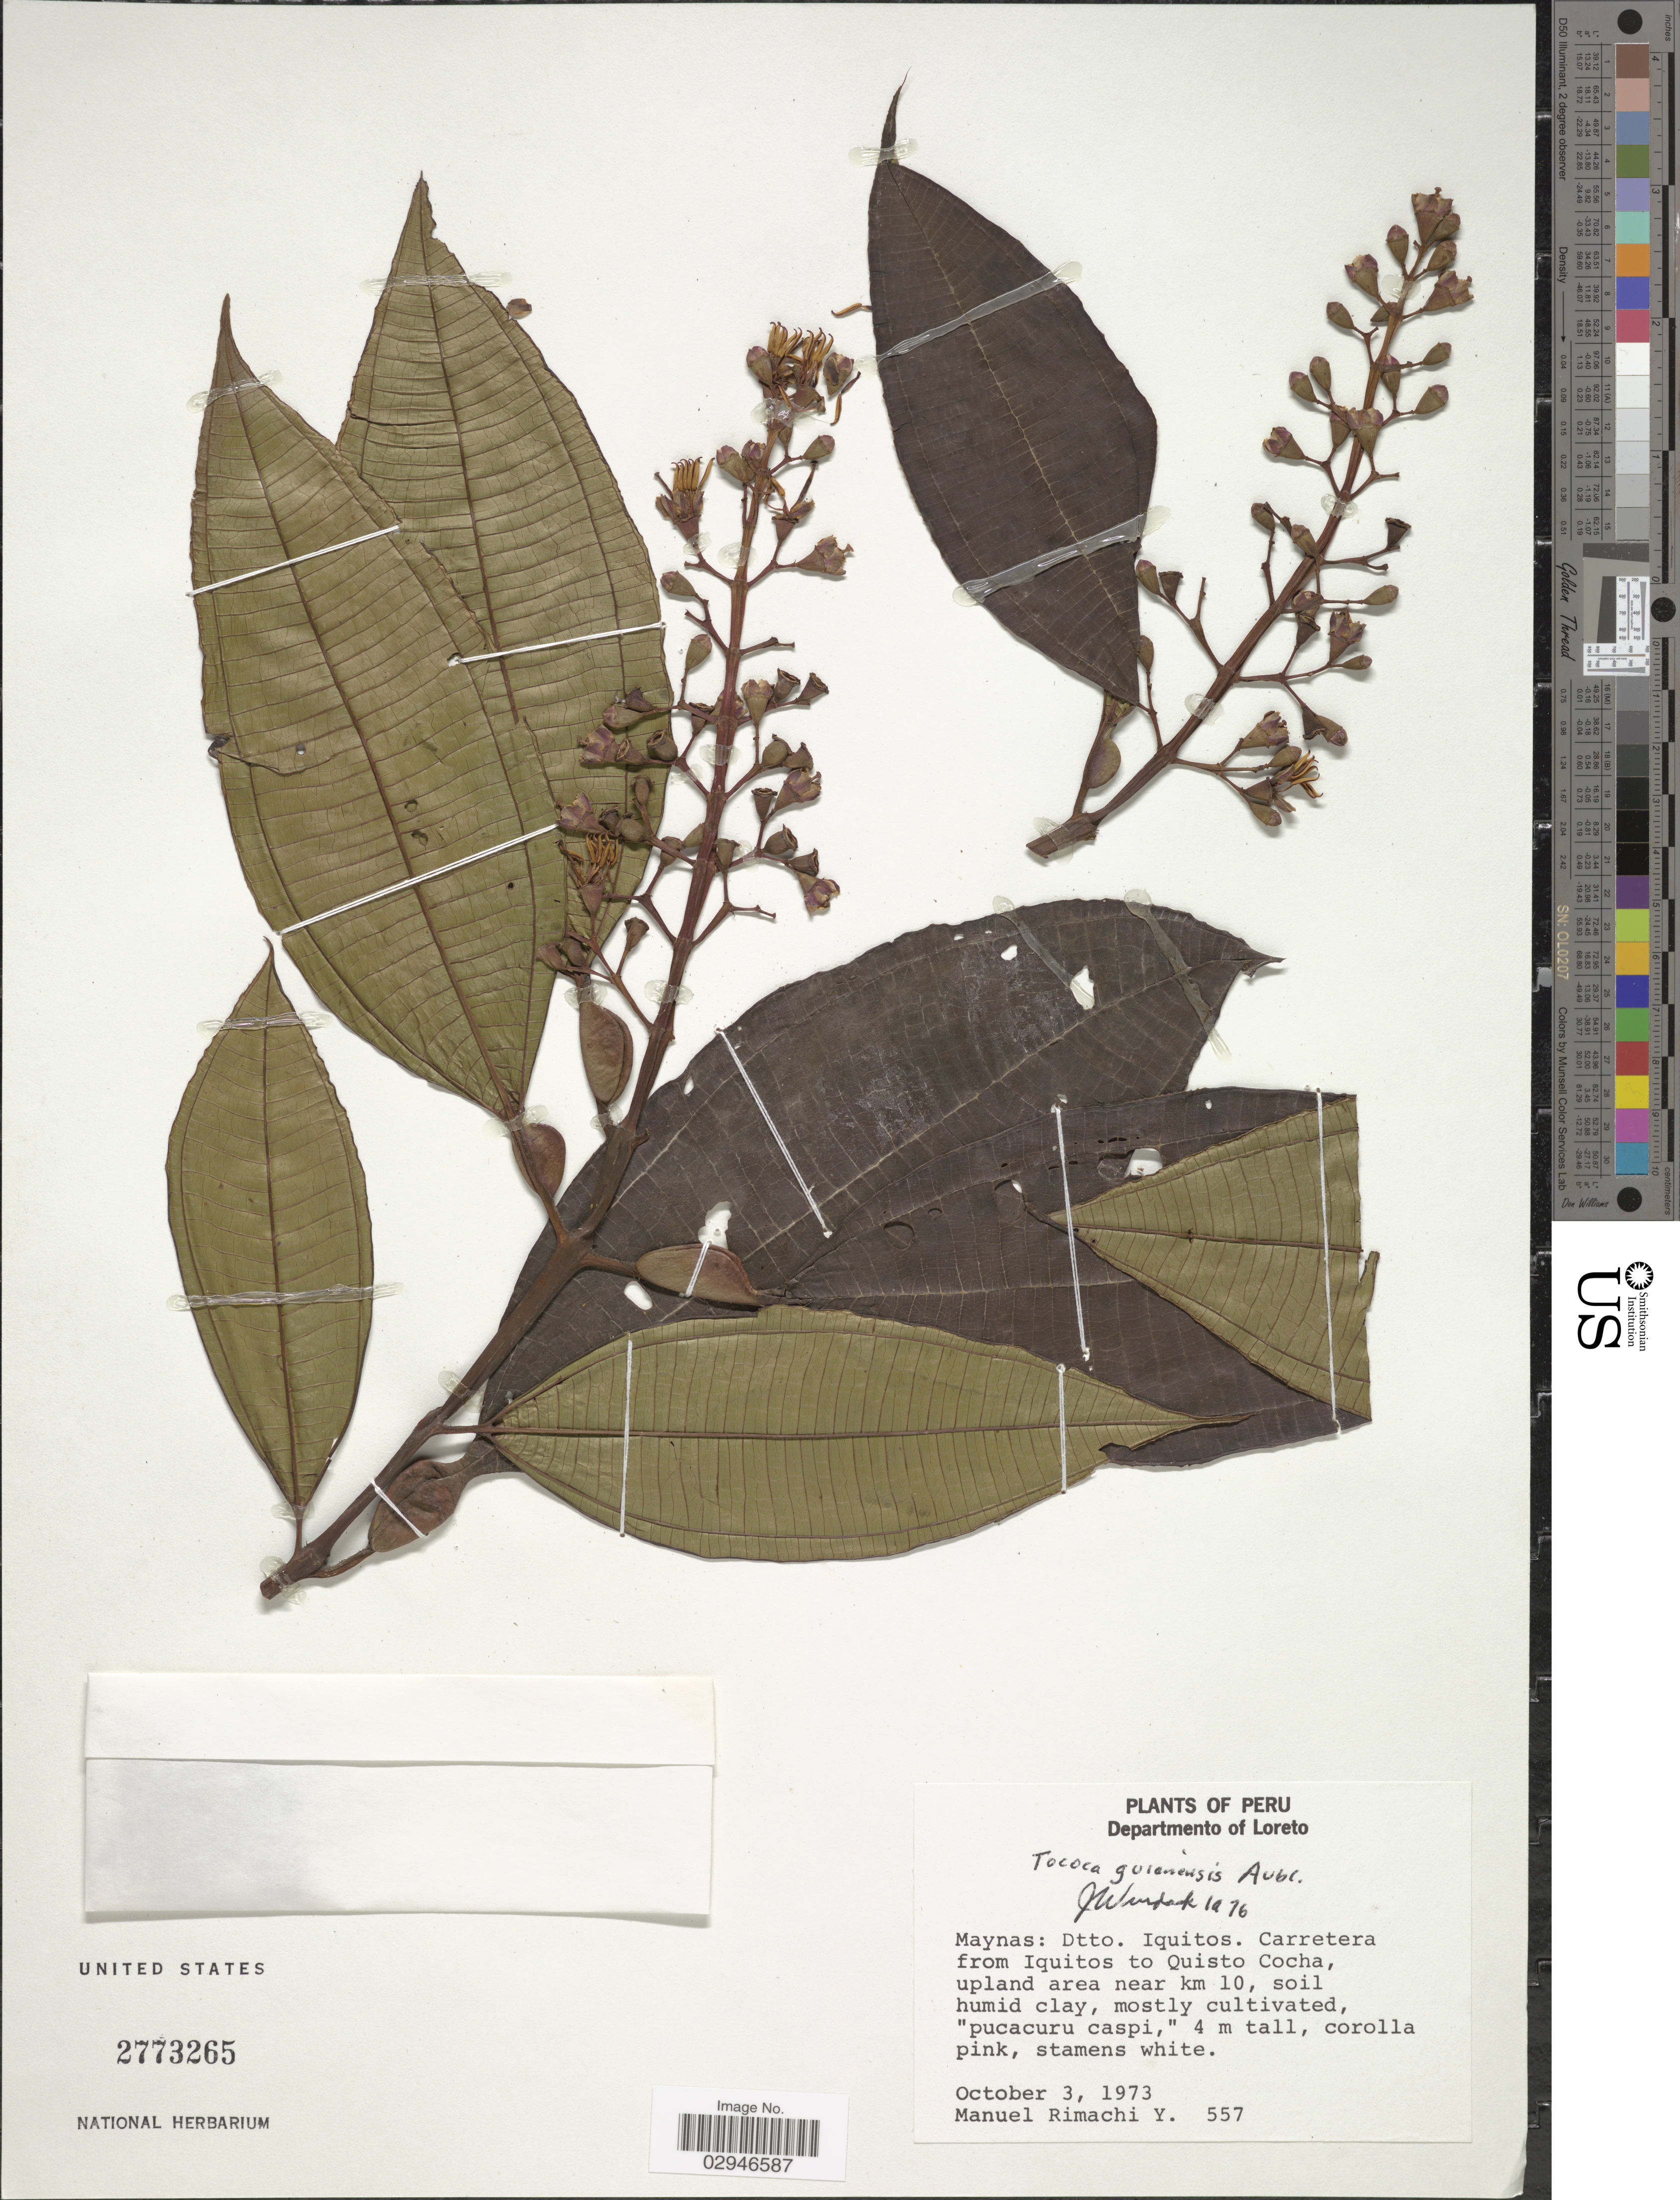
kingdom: Plantae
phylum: Tracheophyta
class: Magnoliopsida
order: Myrtales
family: Melastomataceae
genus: Tococa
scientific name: Tococa guianensis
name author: Aubl.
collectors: M. Rimachi Y.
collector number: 557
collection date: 1973-10-03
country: Peru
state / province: Loreto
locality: Department of Loreto, Maynas, Dtto. Iquitos, Carretera from Iquitos to Quisto Cocha, upland area near km 10.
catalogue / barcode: US 2773265